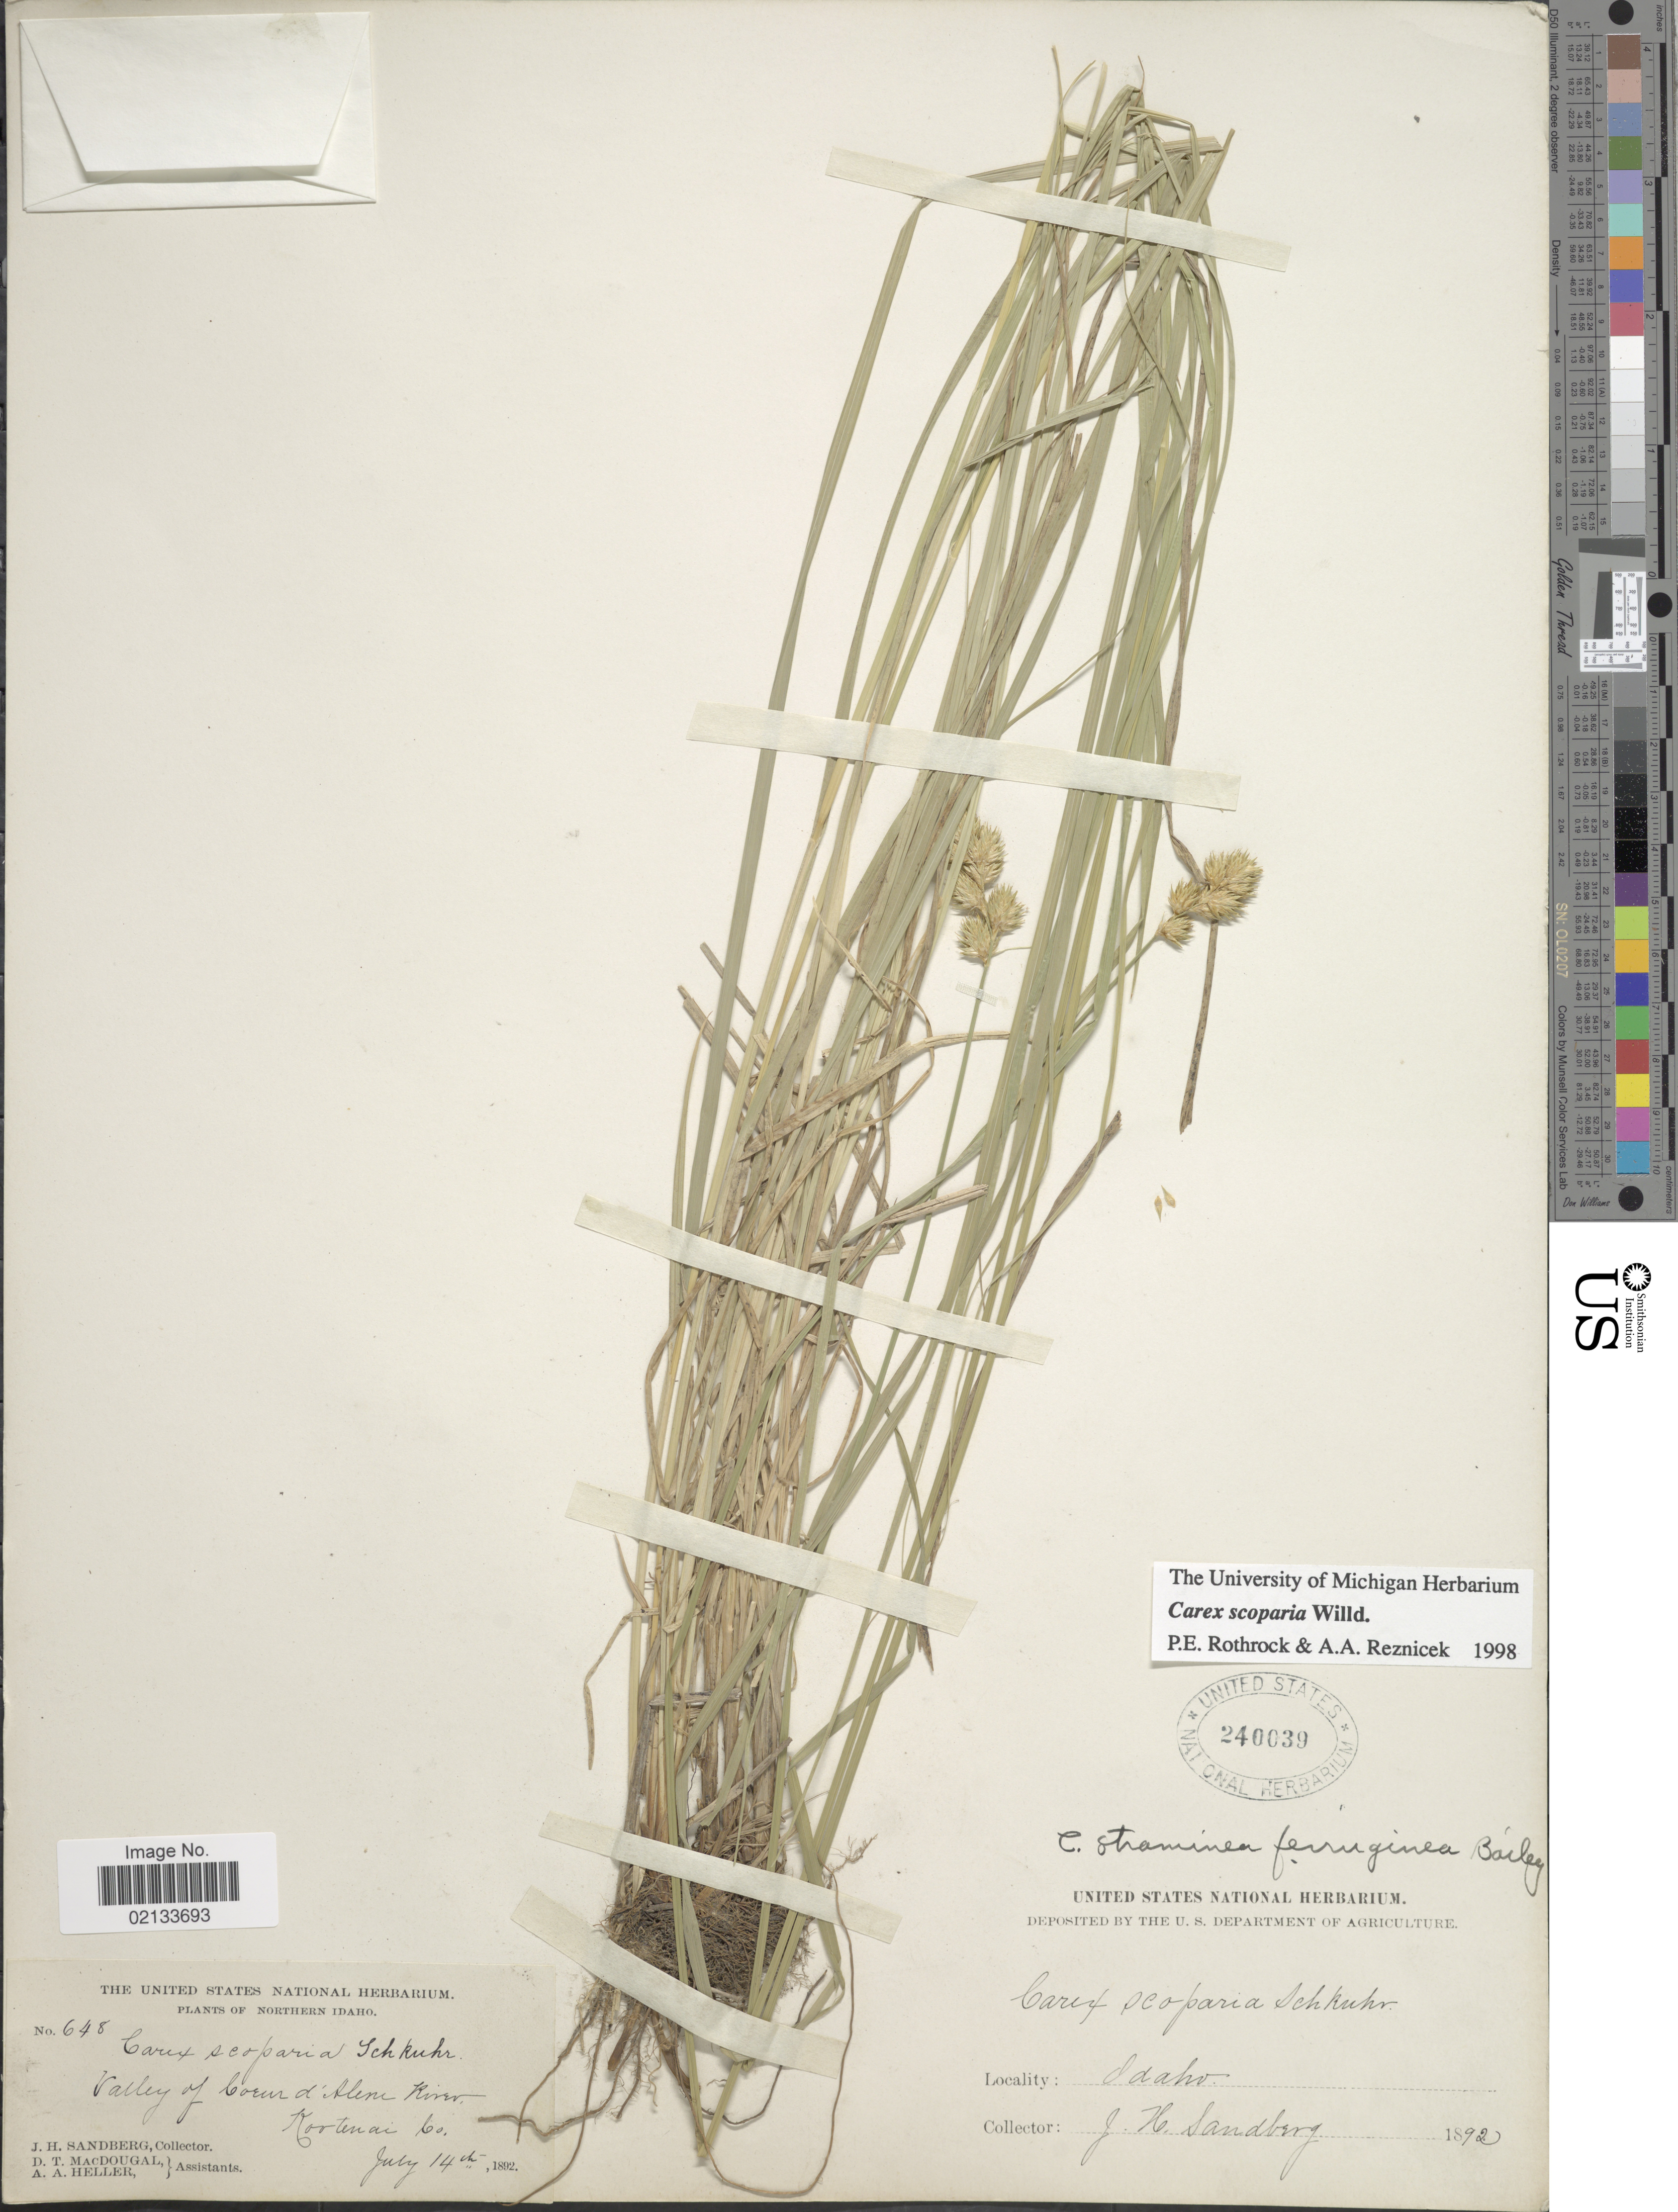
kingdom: Plantae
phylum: Tracheophyta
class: Liliopsida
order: Poales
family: Cyperaceae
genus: Carex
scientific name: Carex scoparia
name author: Schkuhr ex Willd.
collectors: J. H. Sandberg, D. T. MacDougal & A. A. Heller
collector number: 648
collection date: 1892-07-14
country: United States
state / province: Idaho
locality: Northern Idaho, Valley of Coeur D'Alene River, Kootenai Co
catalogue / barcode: US 240039